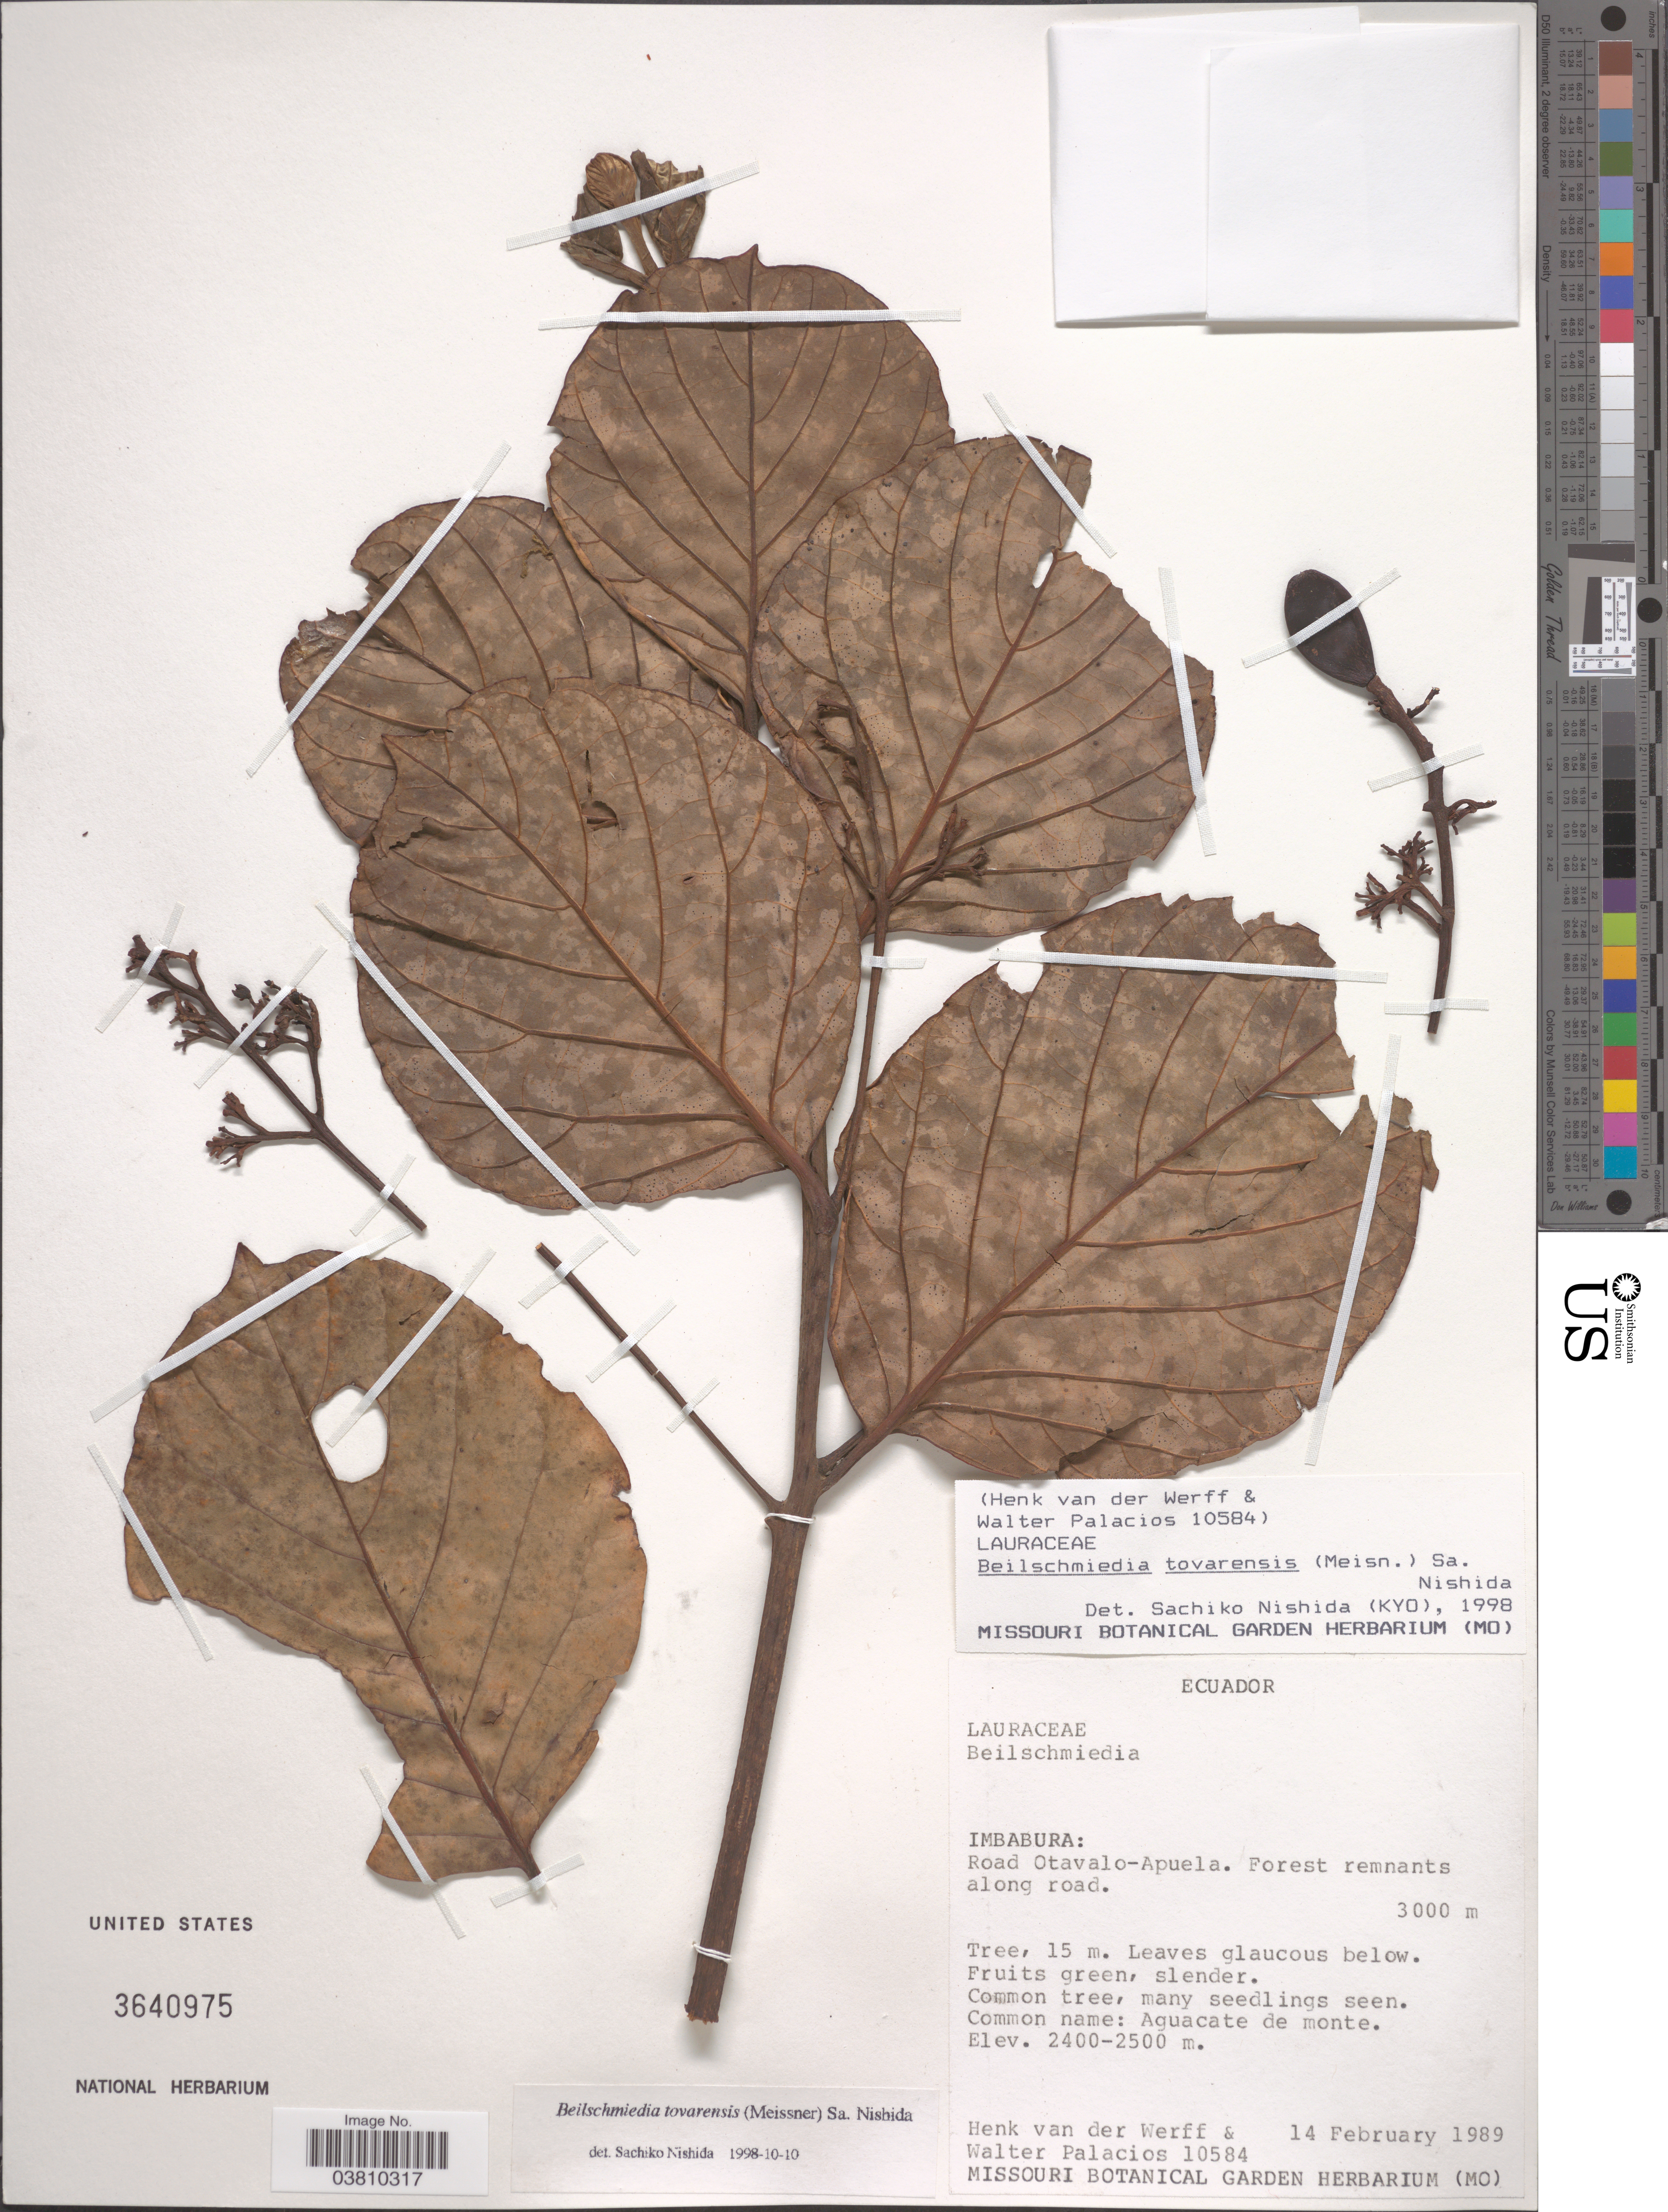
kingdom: Plantae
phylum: Tracheophyta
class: Magnoliopsida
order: Laurales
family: Lauraceae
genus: Beilschmiedia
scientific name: Beilschmiedia tovarensis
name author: (Meisn.) Sa. Nishida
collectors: H. van der Werff & W. Palacios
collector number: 10584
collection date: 1989-02-14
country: Ecuador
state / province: Imbabura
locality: Road Otavalo-Apuela.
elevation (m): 2400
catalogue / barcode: US 3640975